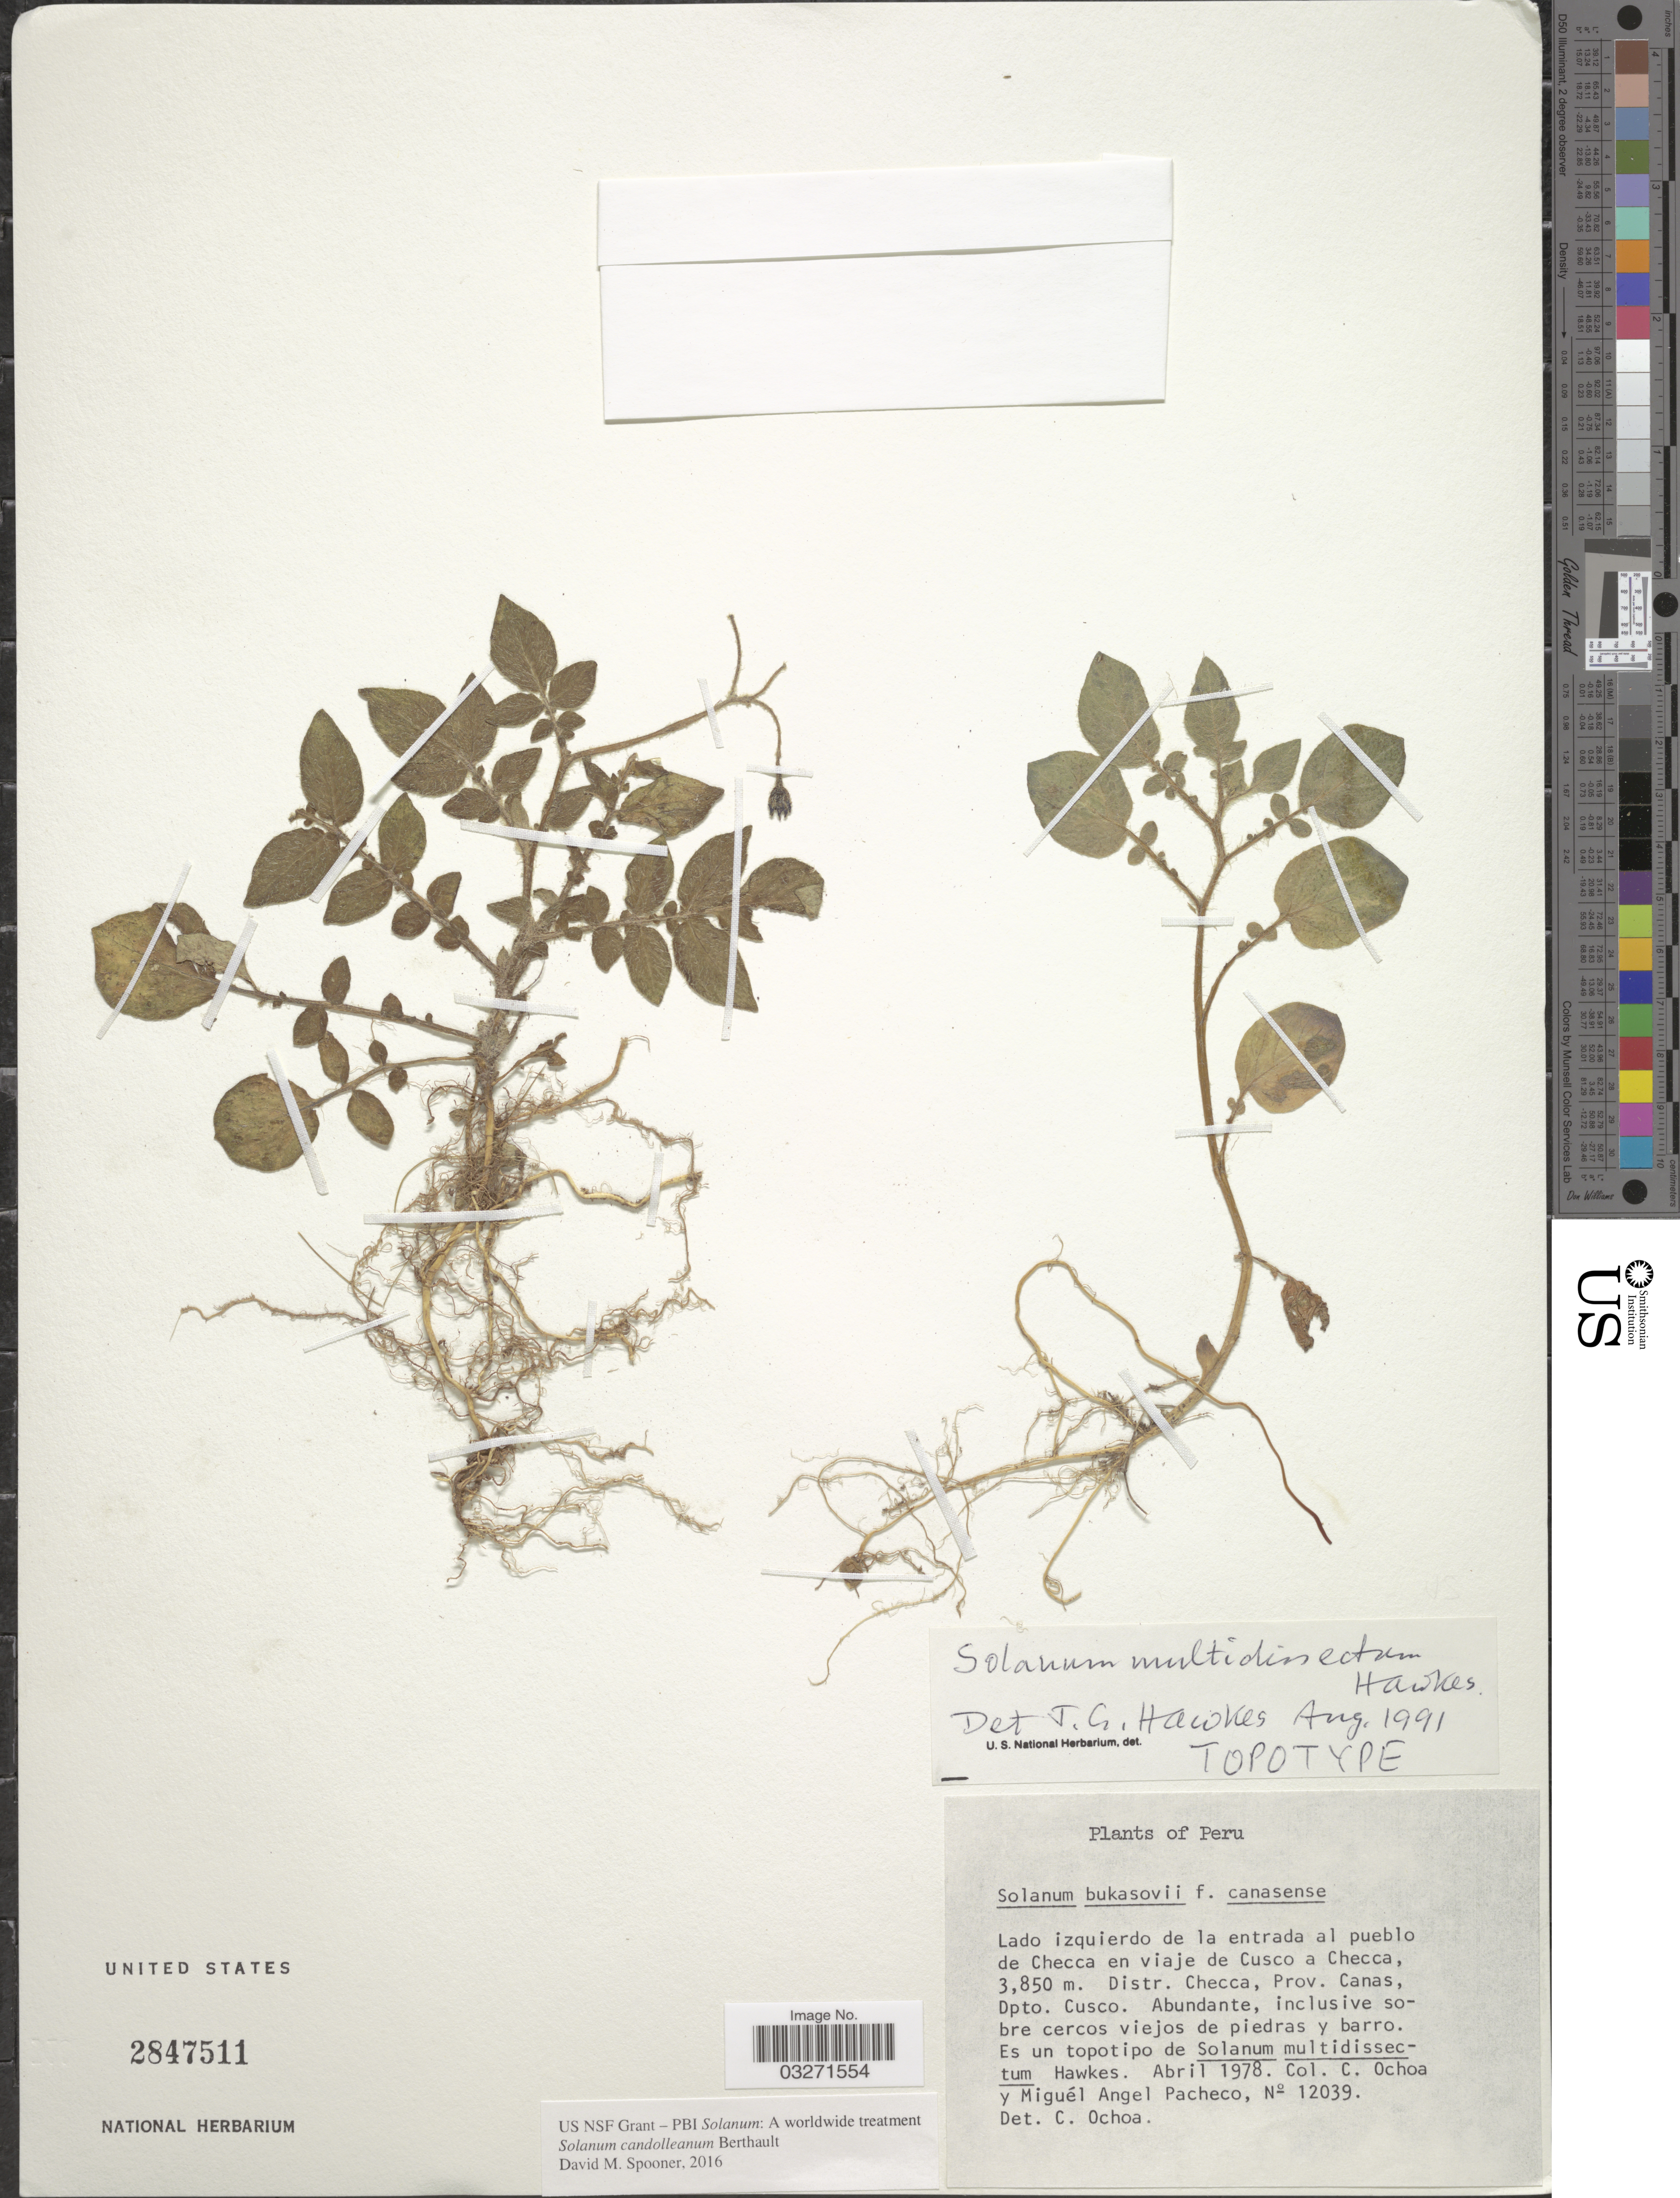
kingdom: Plantae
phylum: Tracheophyta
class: Magnoliopsida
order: Solanales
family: Solanaceae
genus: Solanum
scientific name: Solanum candolleanum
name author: Berthault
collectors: C. Ochoa & M. Pacheco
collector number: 12039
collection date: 1978-04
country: Peru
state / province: Cusco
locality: Lado izquierdo de la entrada al pueblo de Checca en viaje de Cusco a Checca. Distri. Checca, Prov. Canas, Dpto. Cusco.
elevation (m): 3850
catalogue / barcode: US 2847511